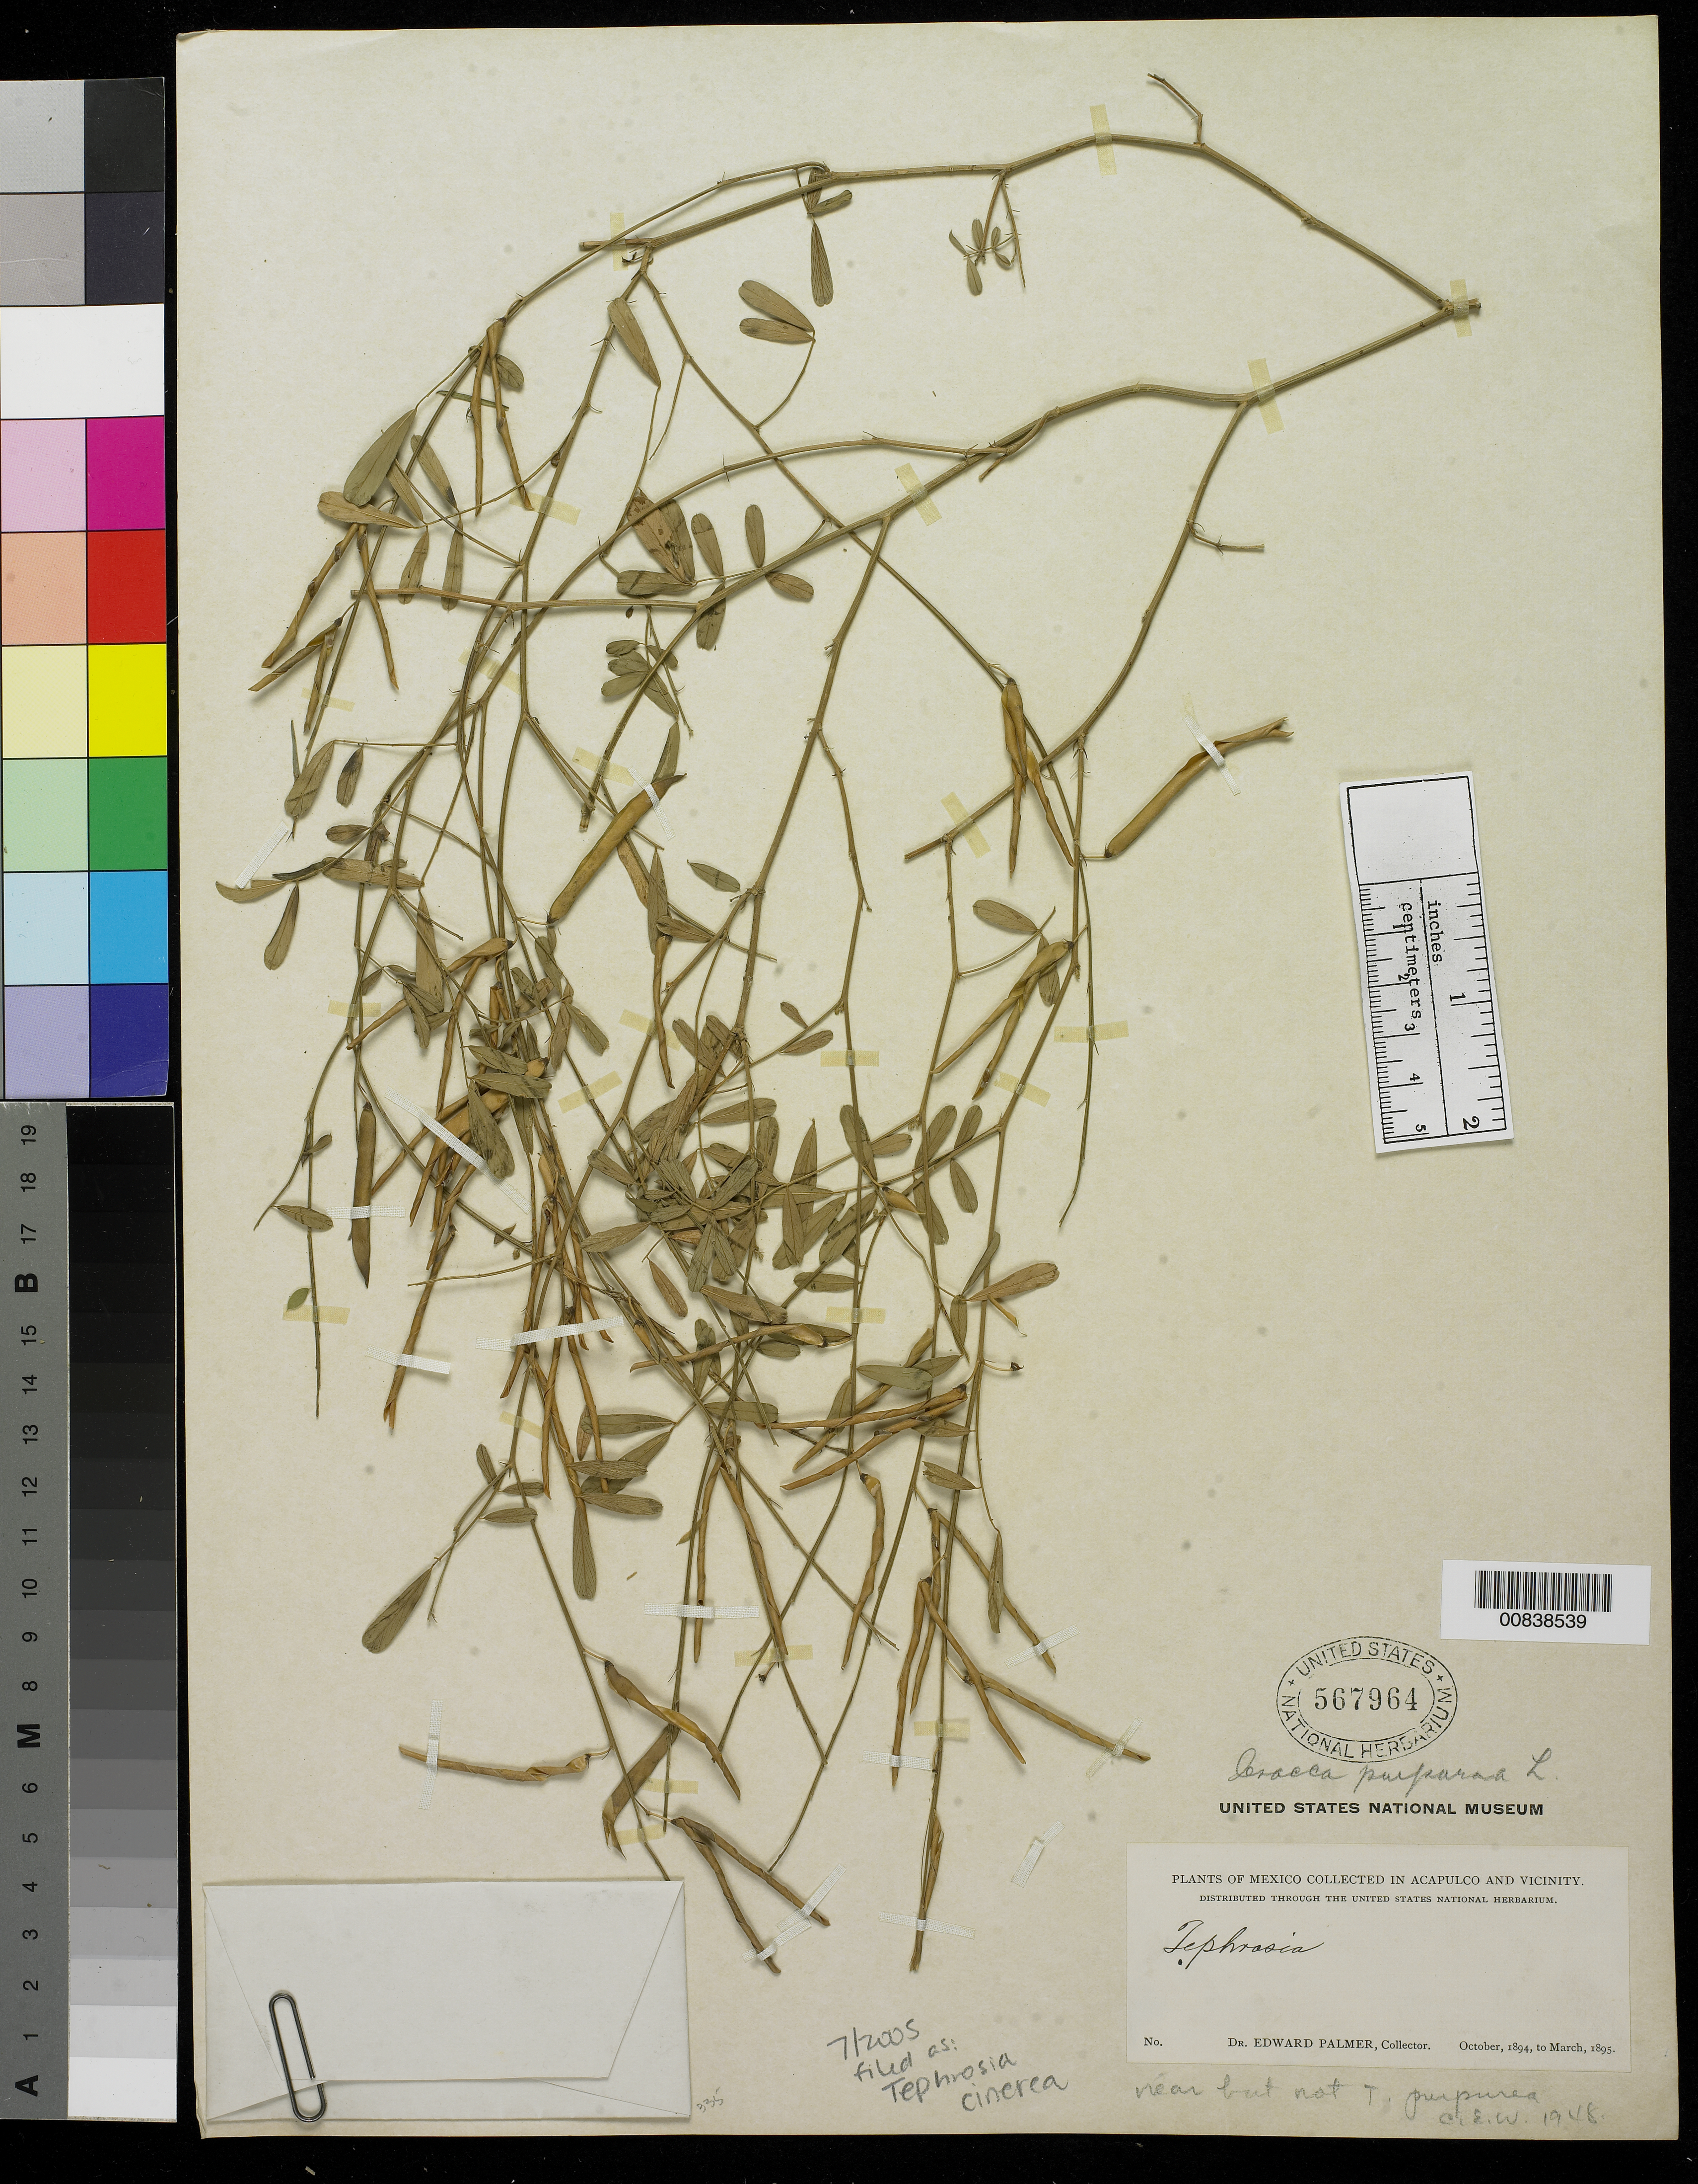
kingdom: Plantae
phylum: Tracheophyta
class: Magnoliopsida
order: Fabales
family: Fabaceae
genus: Tephrosia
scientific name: Tephrosia cinerea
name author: (L.) Pers.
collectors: E. Palmer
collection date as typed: Oct 1894 to -- Mar 1895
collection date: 1894-10/1895-03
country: Mexico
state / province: Guerrero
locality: Acapulco, Guerrero and vicinity.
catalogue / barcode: US 567964